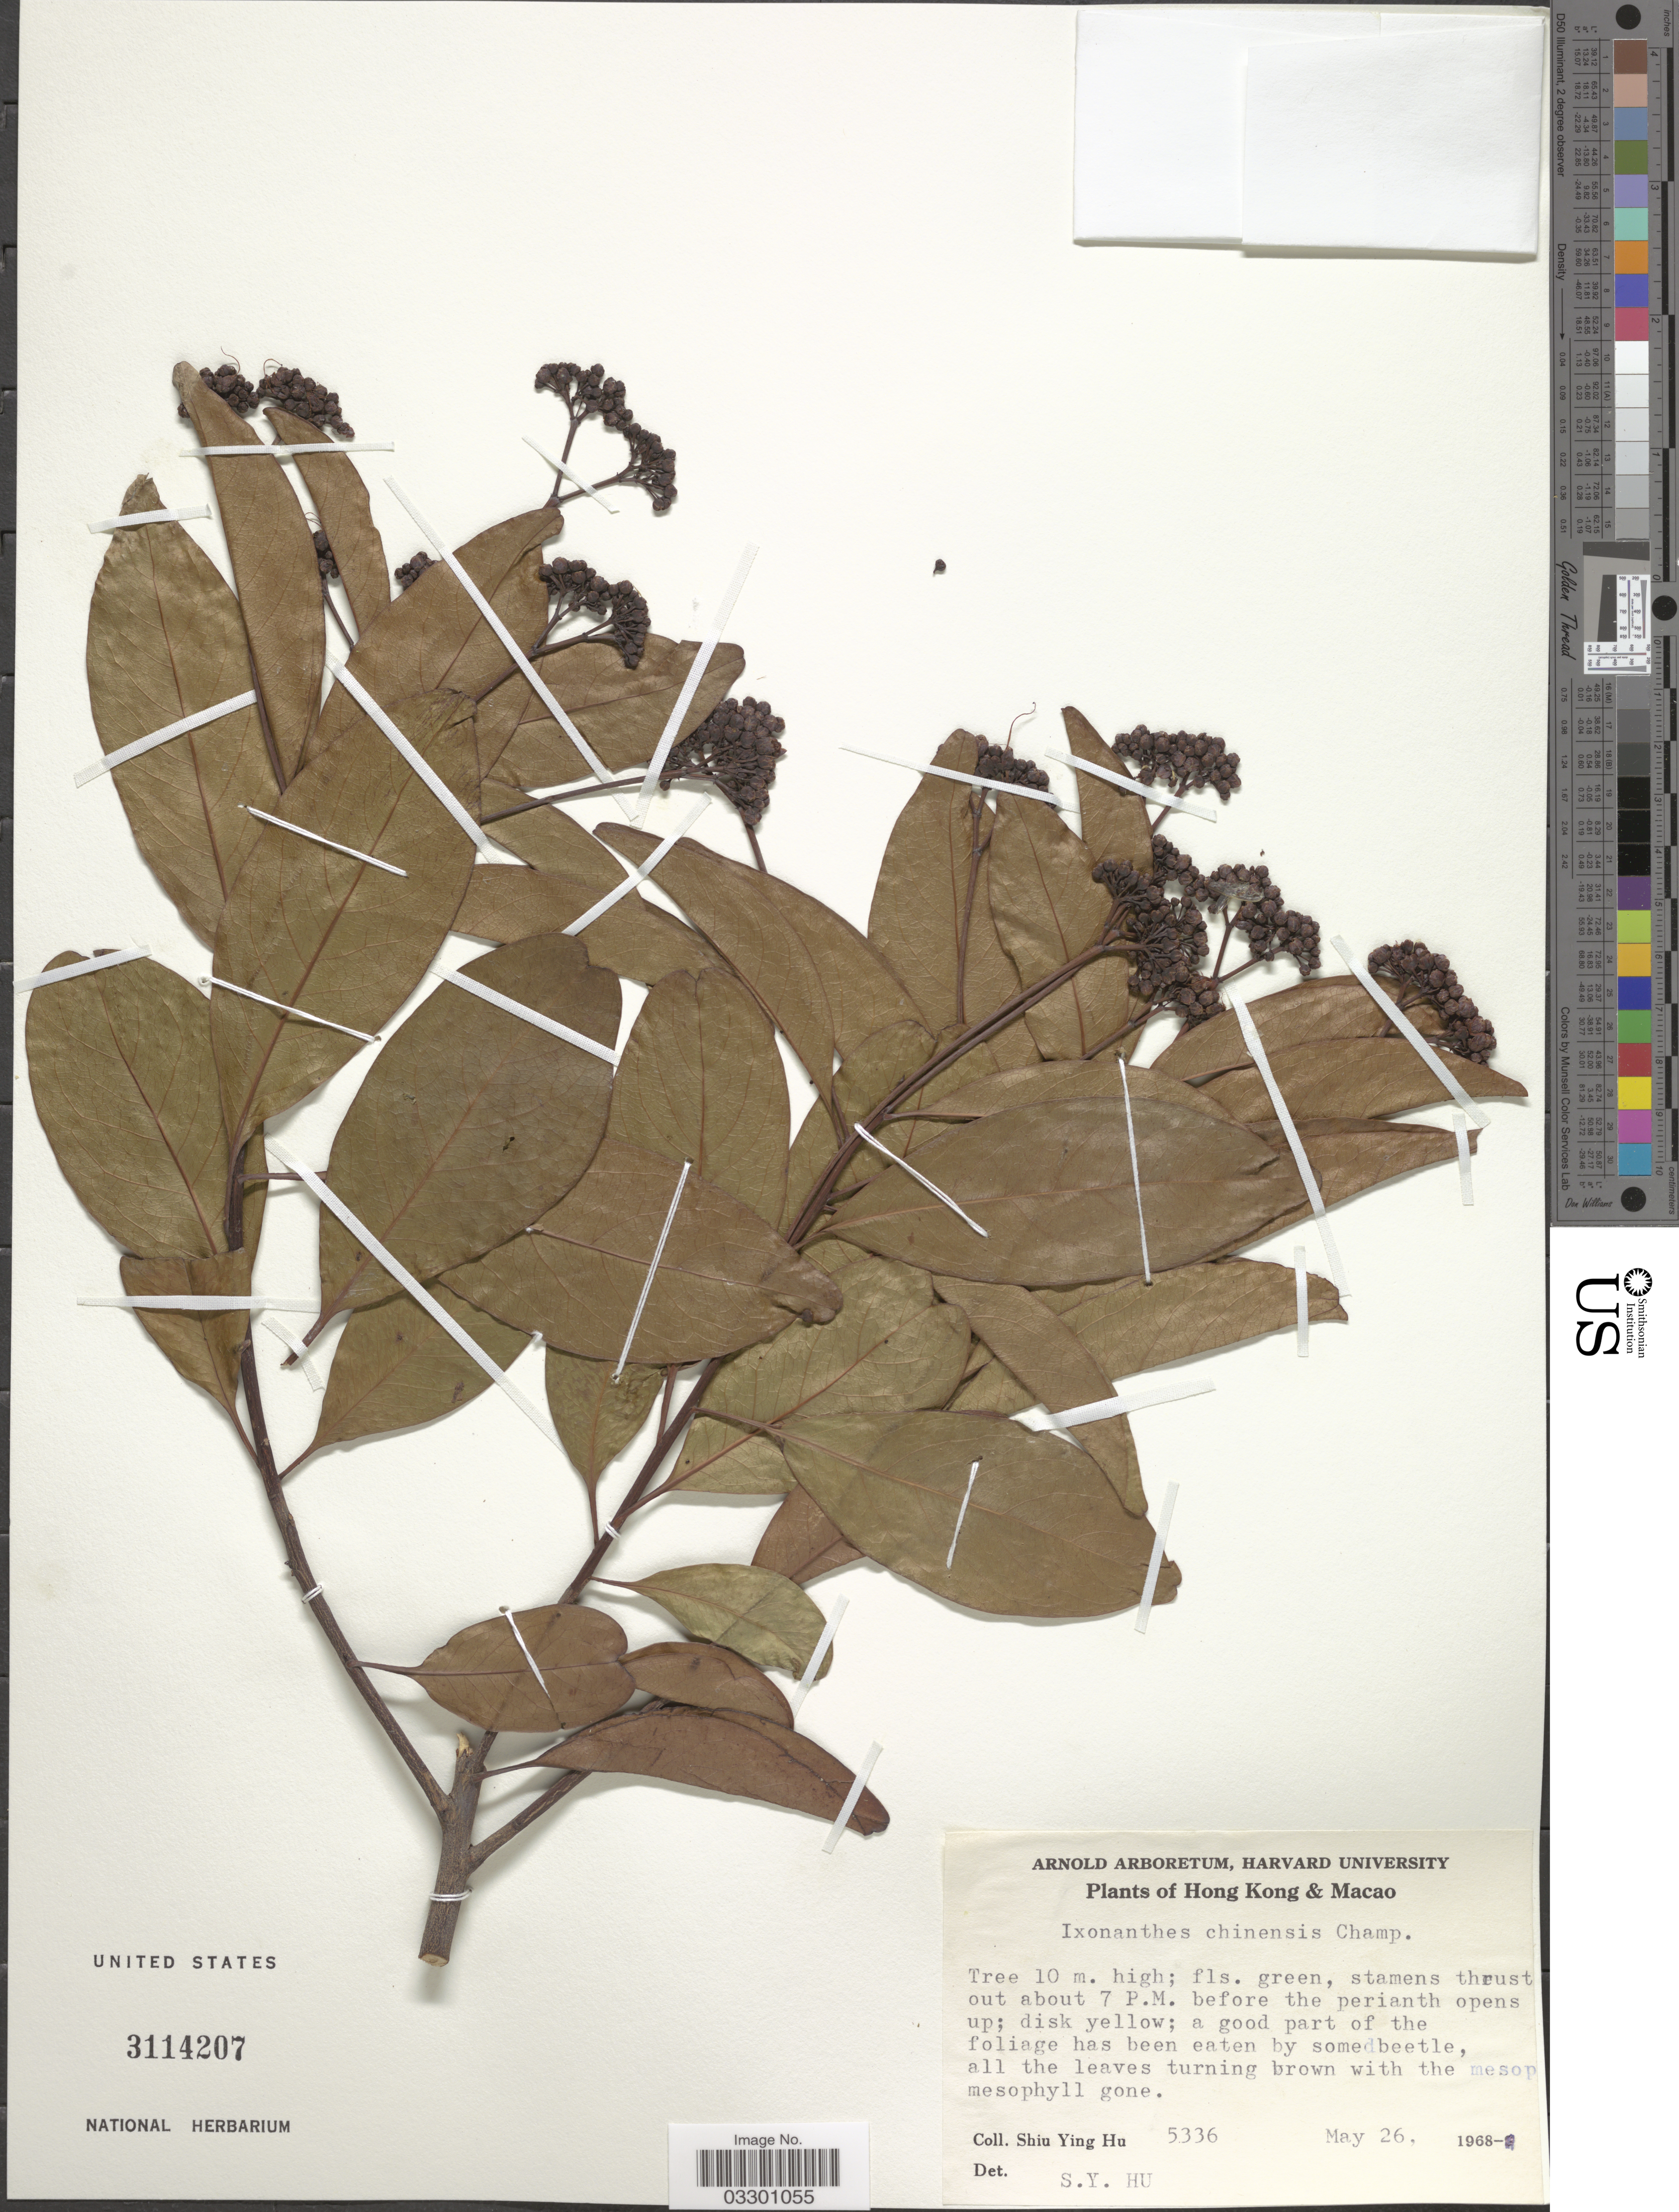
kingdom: Plantae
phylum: Tracheophyta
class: Magnoliopsida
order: Malpighiales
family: Ixonanthaceae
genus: Ixonanthes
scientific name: Ixonanthes reticulata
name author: Jack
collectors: S. Y. Hu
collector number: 5336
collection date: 1968-05-26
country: China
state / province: Hong Kong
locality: Hong Kong & Macao.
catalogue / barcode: US 3114207